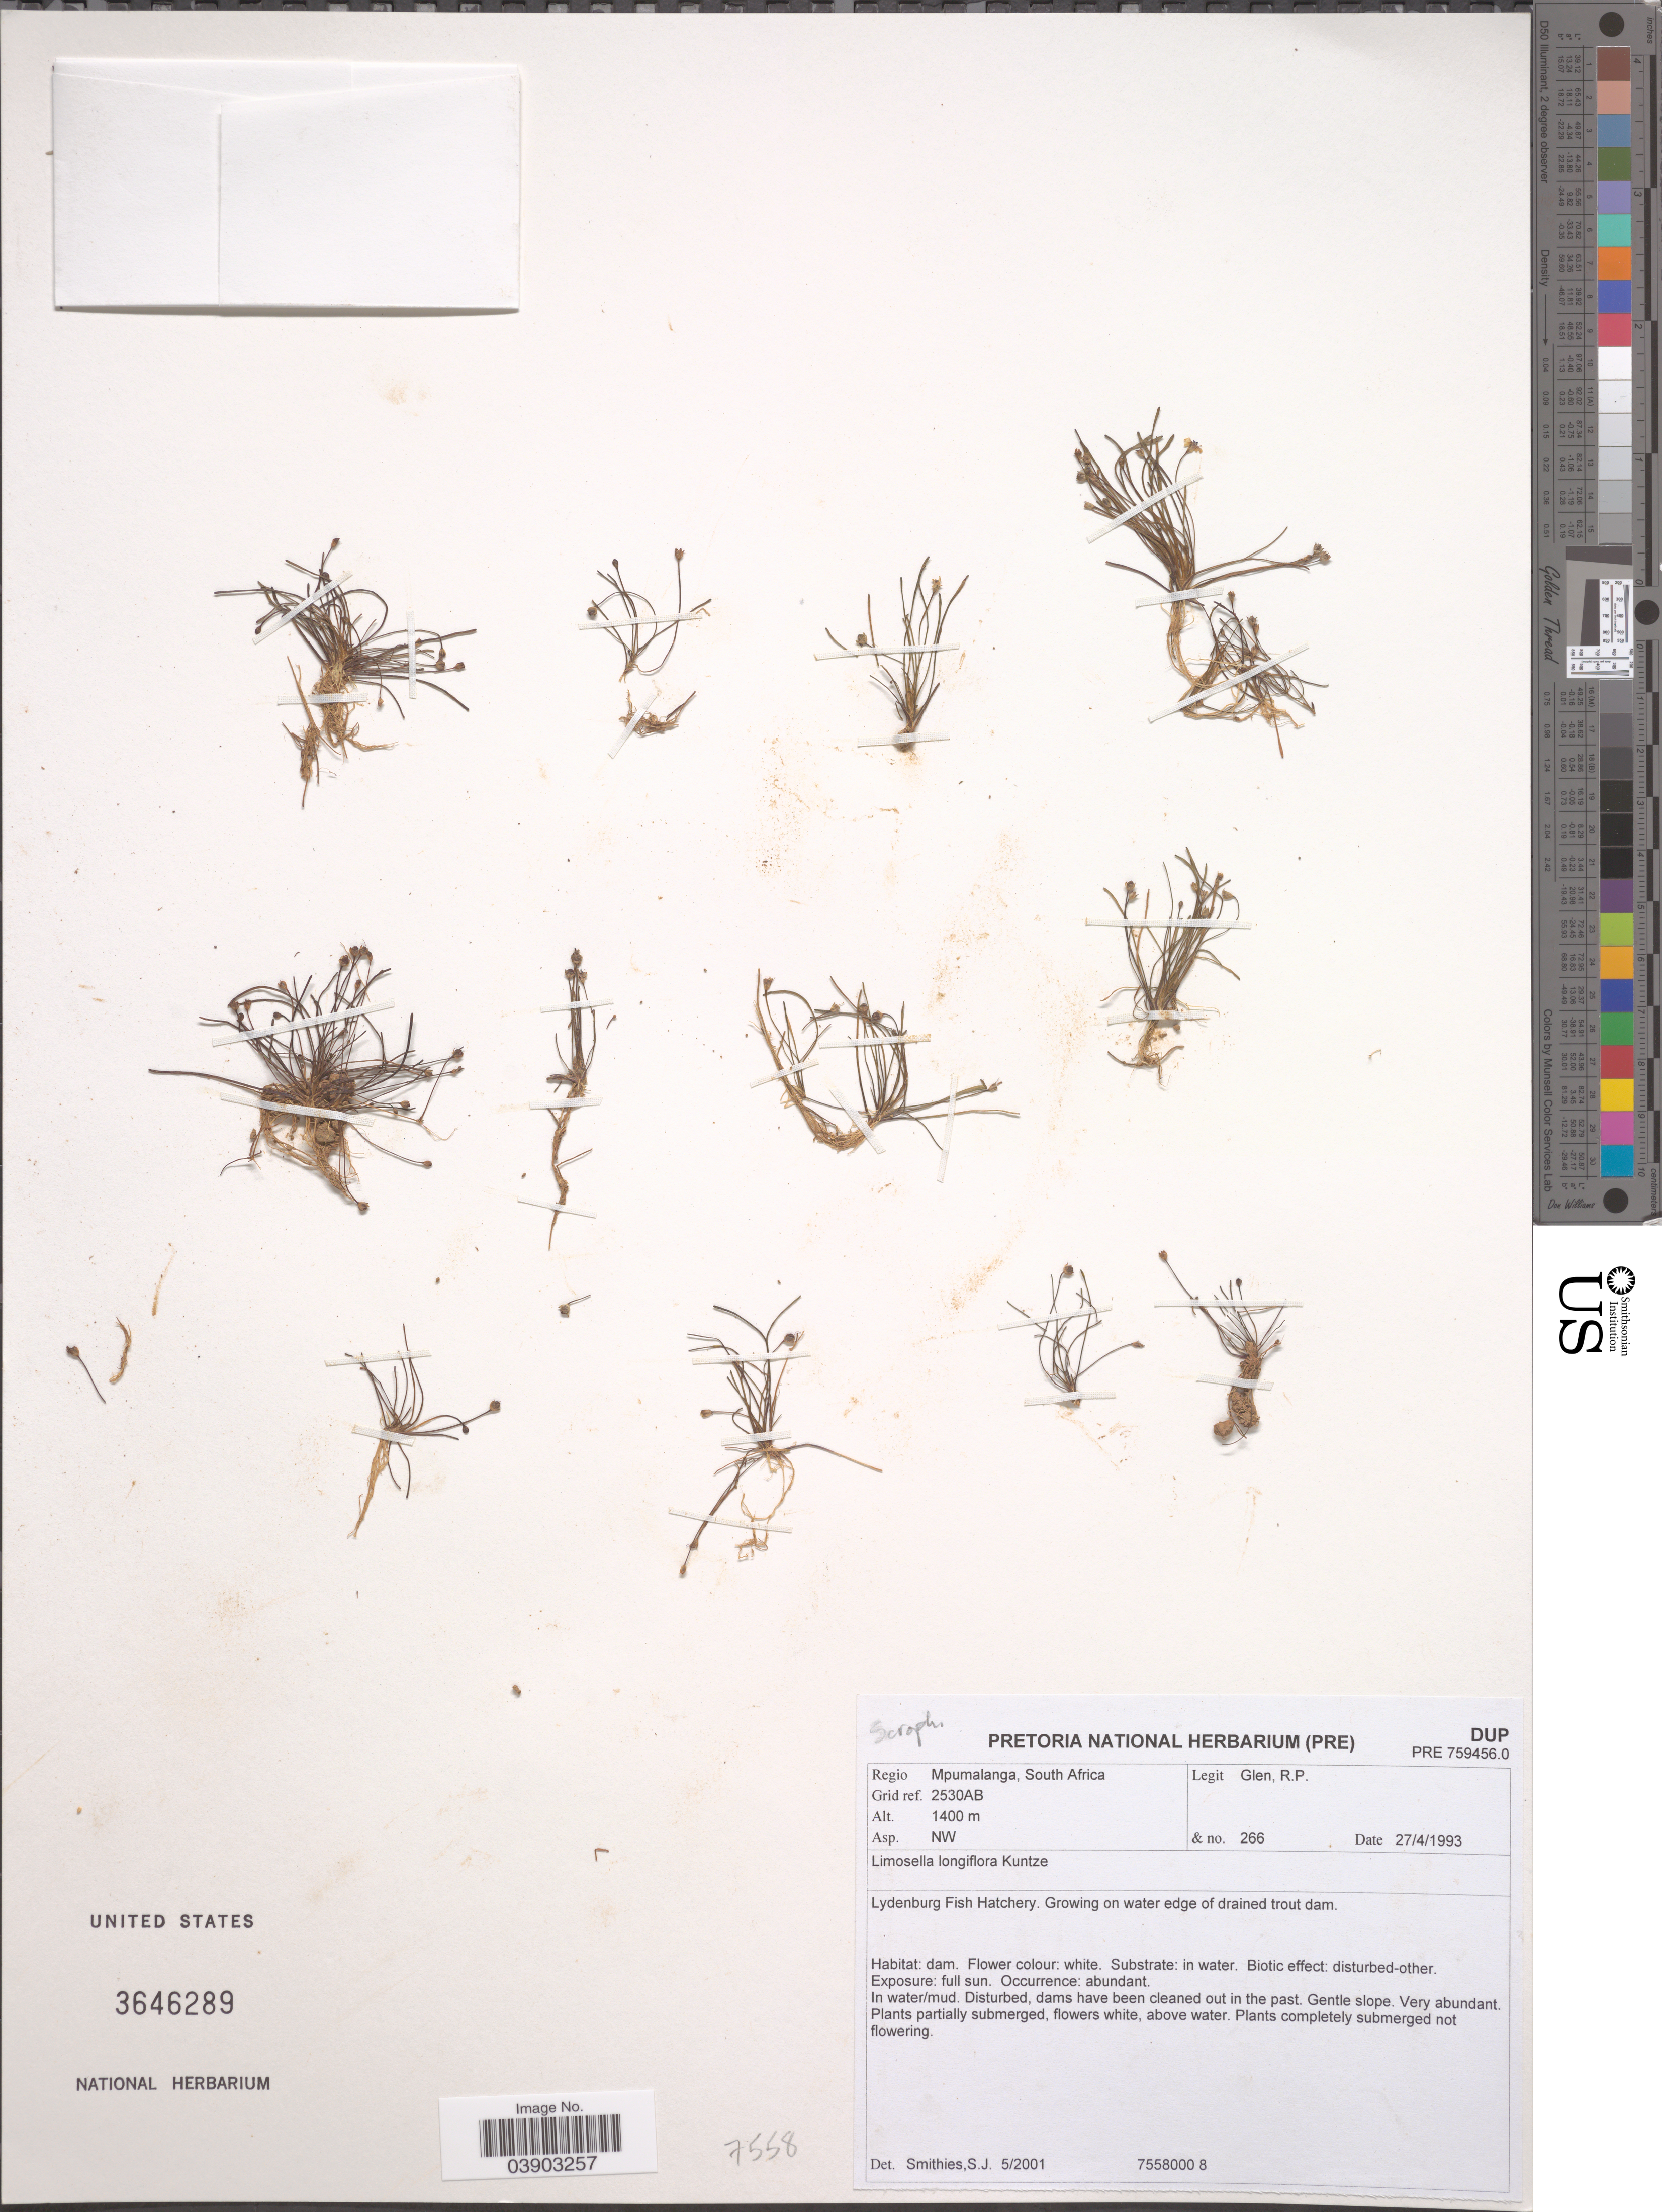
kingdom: Plantae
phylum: Tracheophyta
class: Magnoliopsida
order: Lamiales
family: Scrophulariaceae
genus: Limosella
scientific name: Limosella longiflora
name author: Kuntze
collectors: R. Glen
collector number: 266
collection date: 1993-04-27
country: South Africa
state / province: Mpumalanga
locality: Regio Mpumalanga. Grid ref. 2530AB. Asp. NW. Lydenburg Fish Hatchery. Growing on water edge of drained trout dam.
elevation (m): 1400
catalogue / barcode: US 3646289